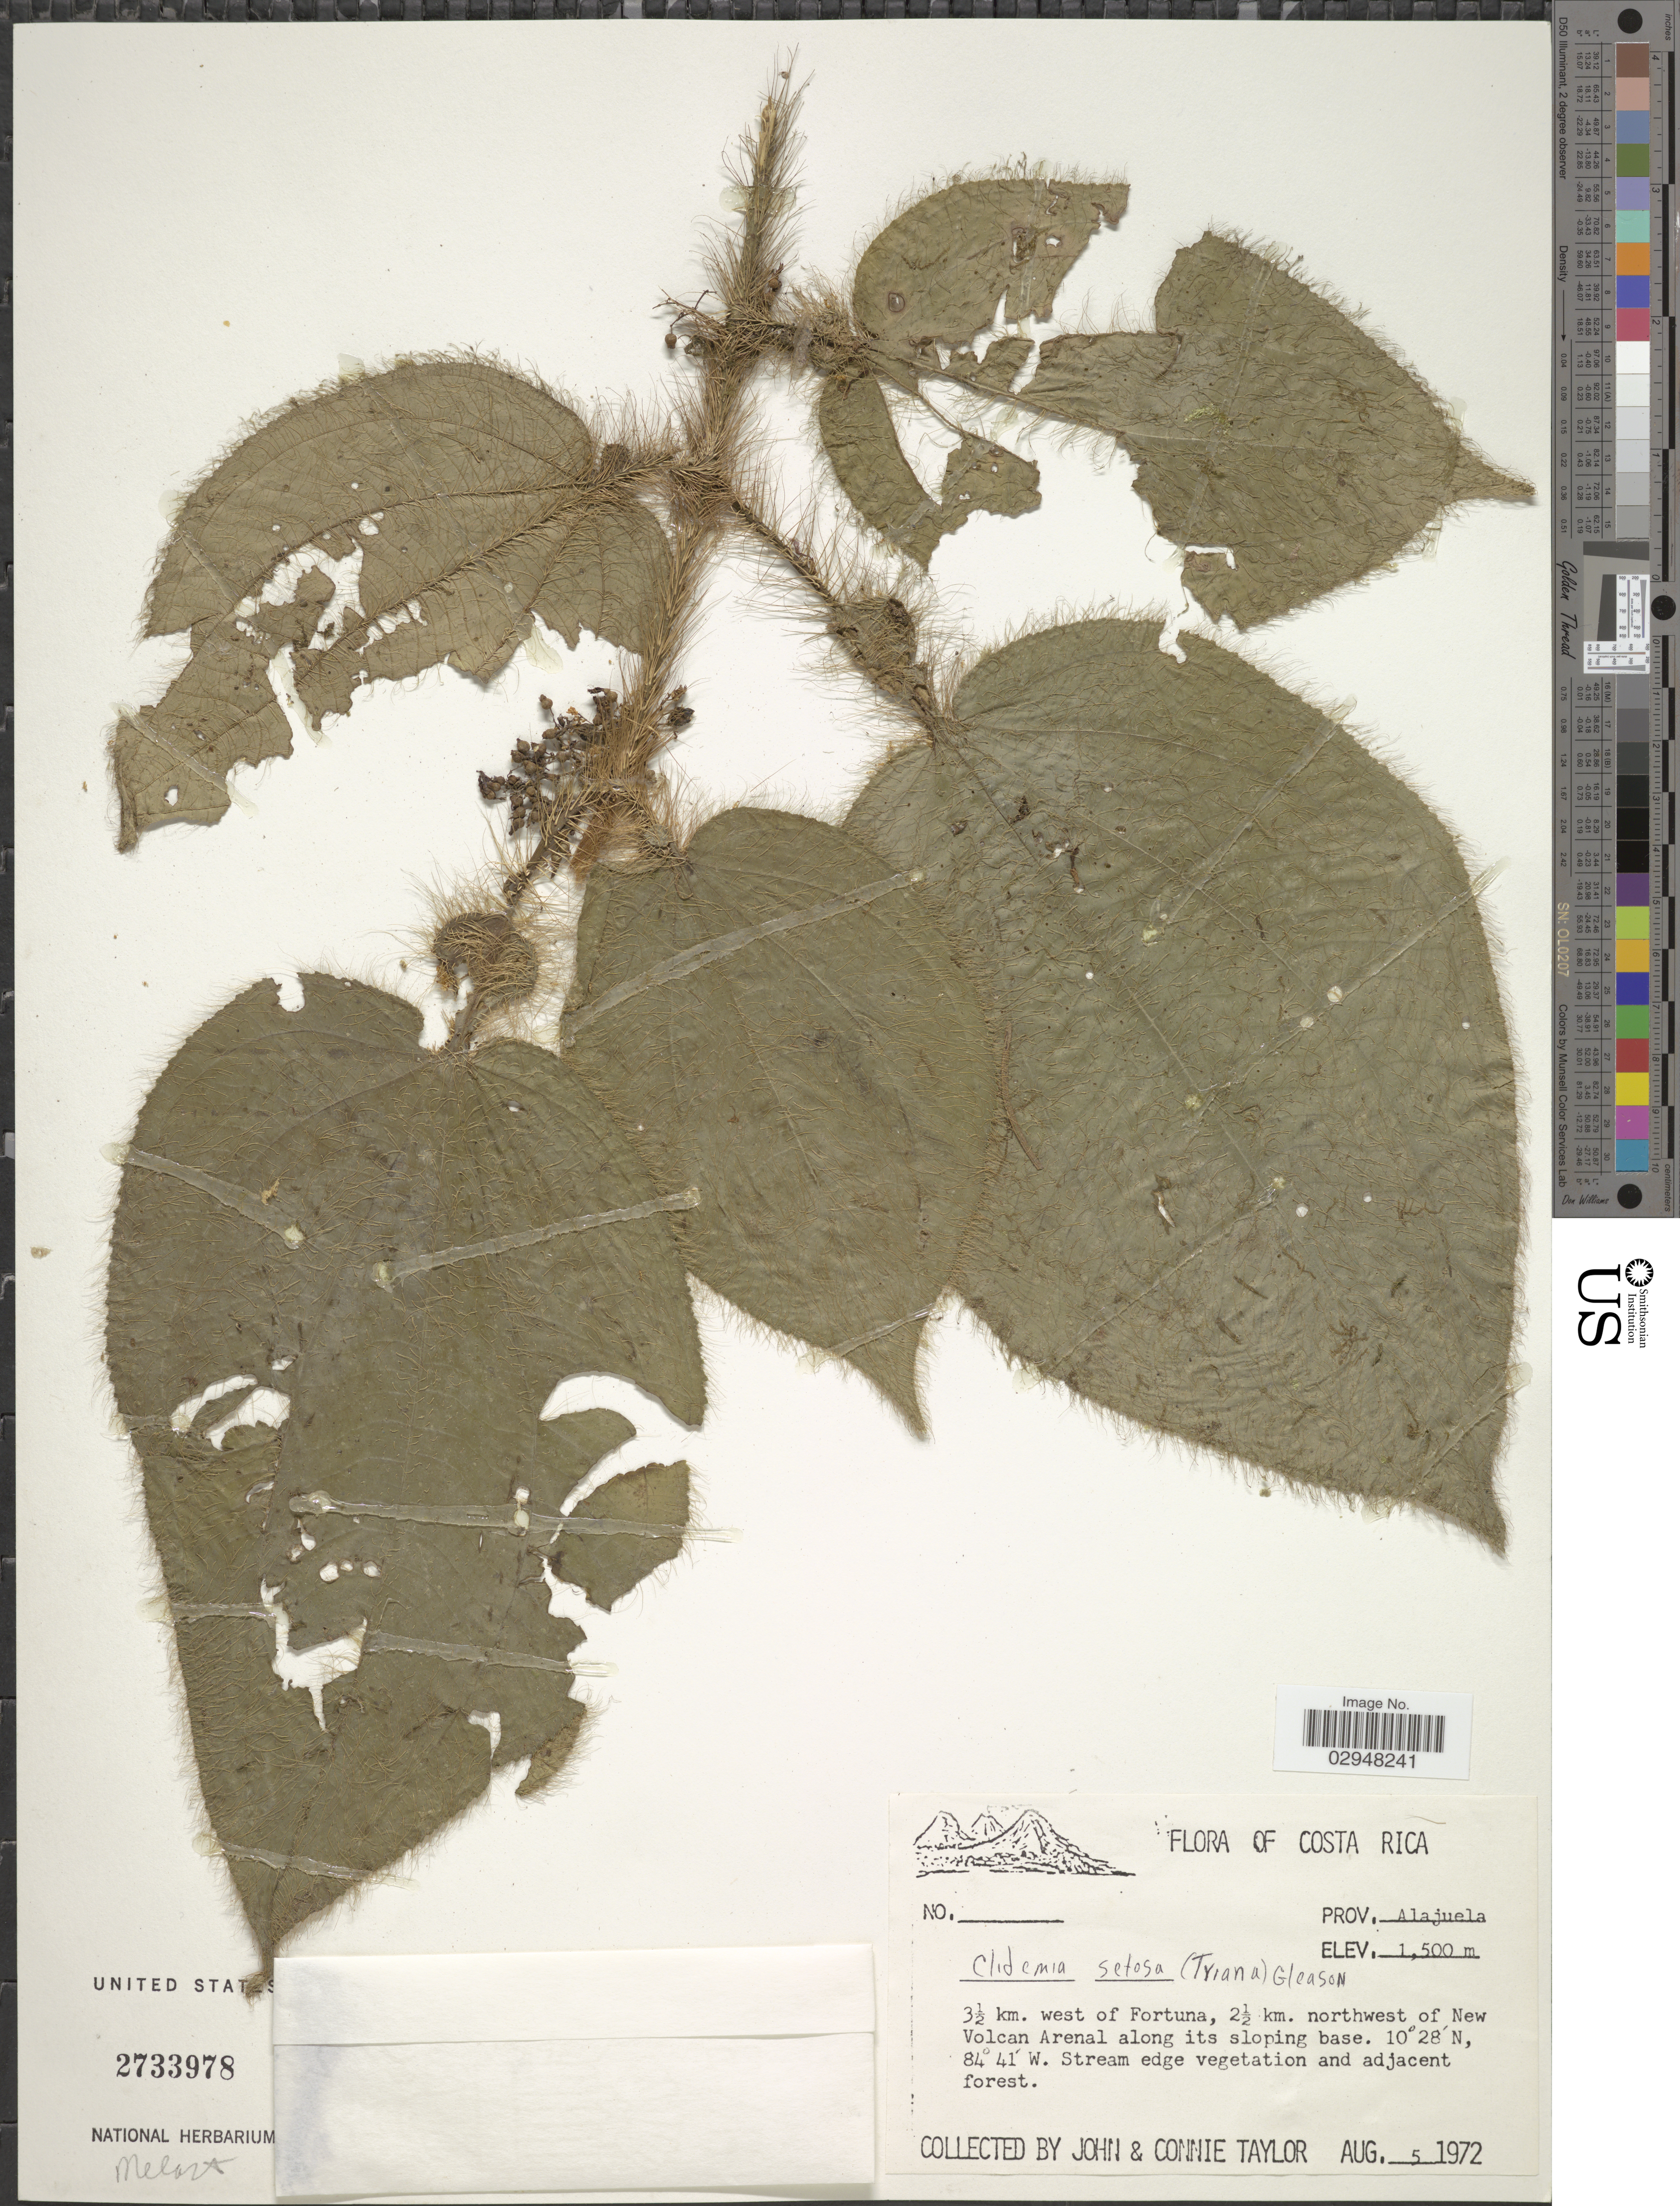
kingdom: Plantae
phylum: Tracheophyta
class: Magnoliopsida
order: Myrtales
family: Melastomataceae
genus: Clidemia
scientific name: Clidemia setosa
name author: (Triana) Gleason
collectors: J. Taylor & C. Taylor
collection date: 1972-08-05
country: Costa Rica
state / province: Alajuela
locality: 3½ km. west of Fortuna, 2½ km. northwest of New Volcan Arenal along its sloping base.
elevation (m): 1500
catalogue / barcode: US 2733978